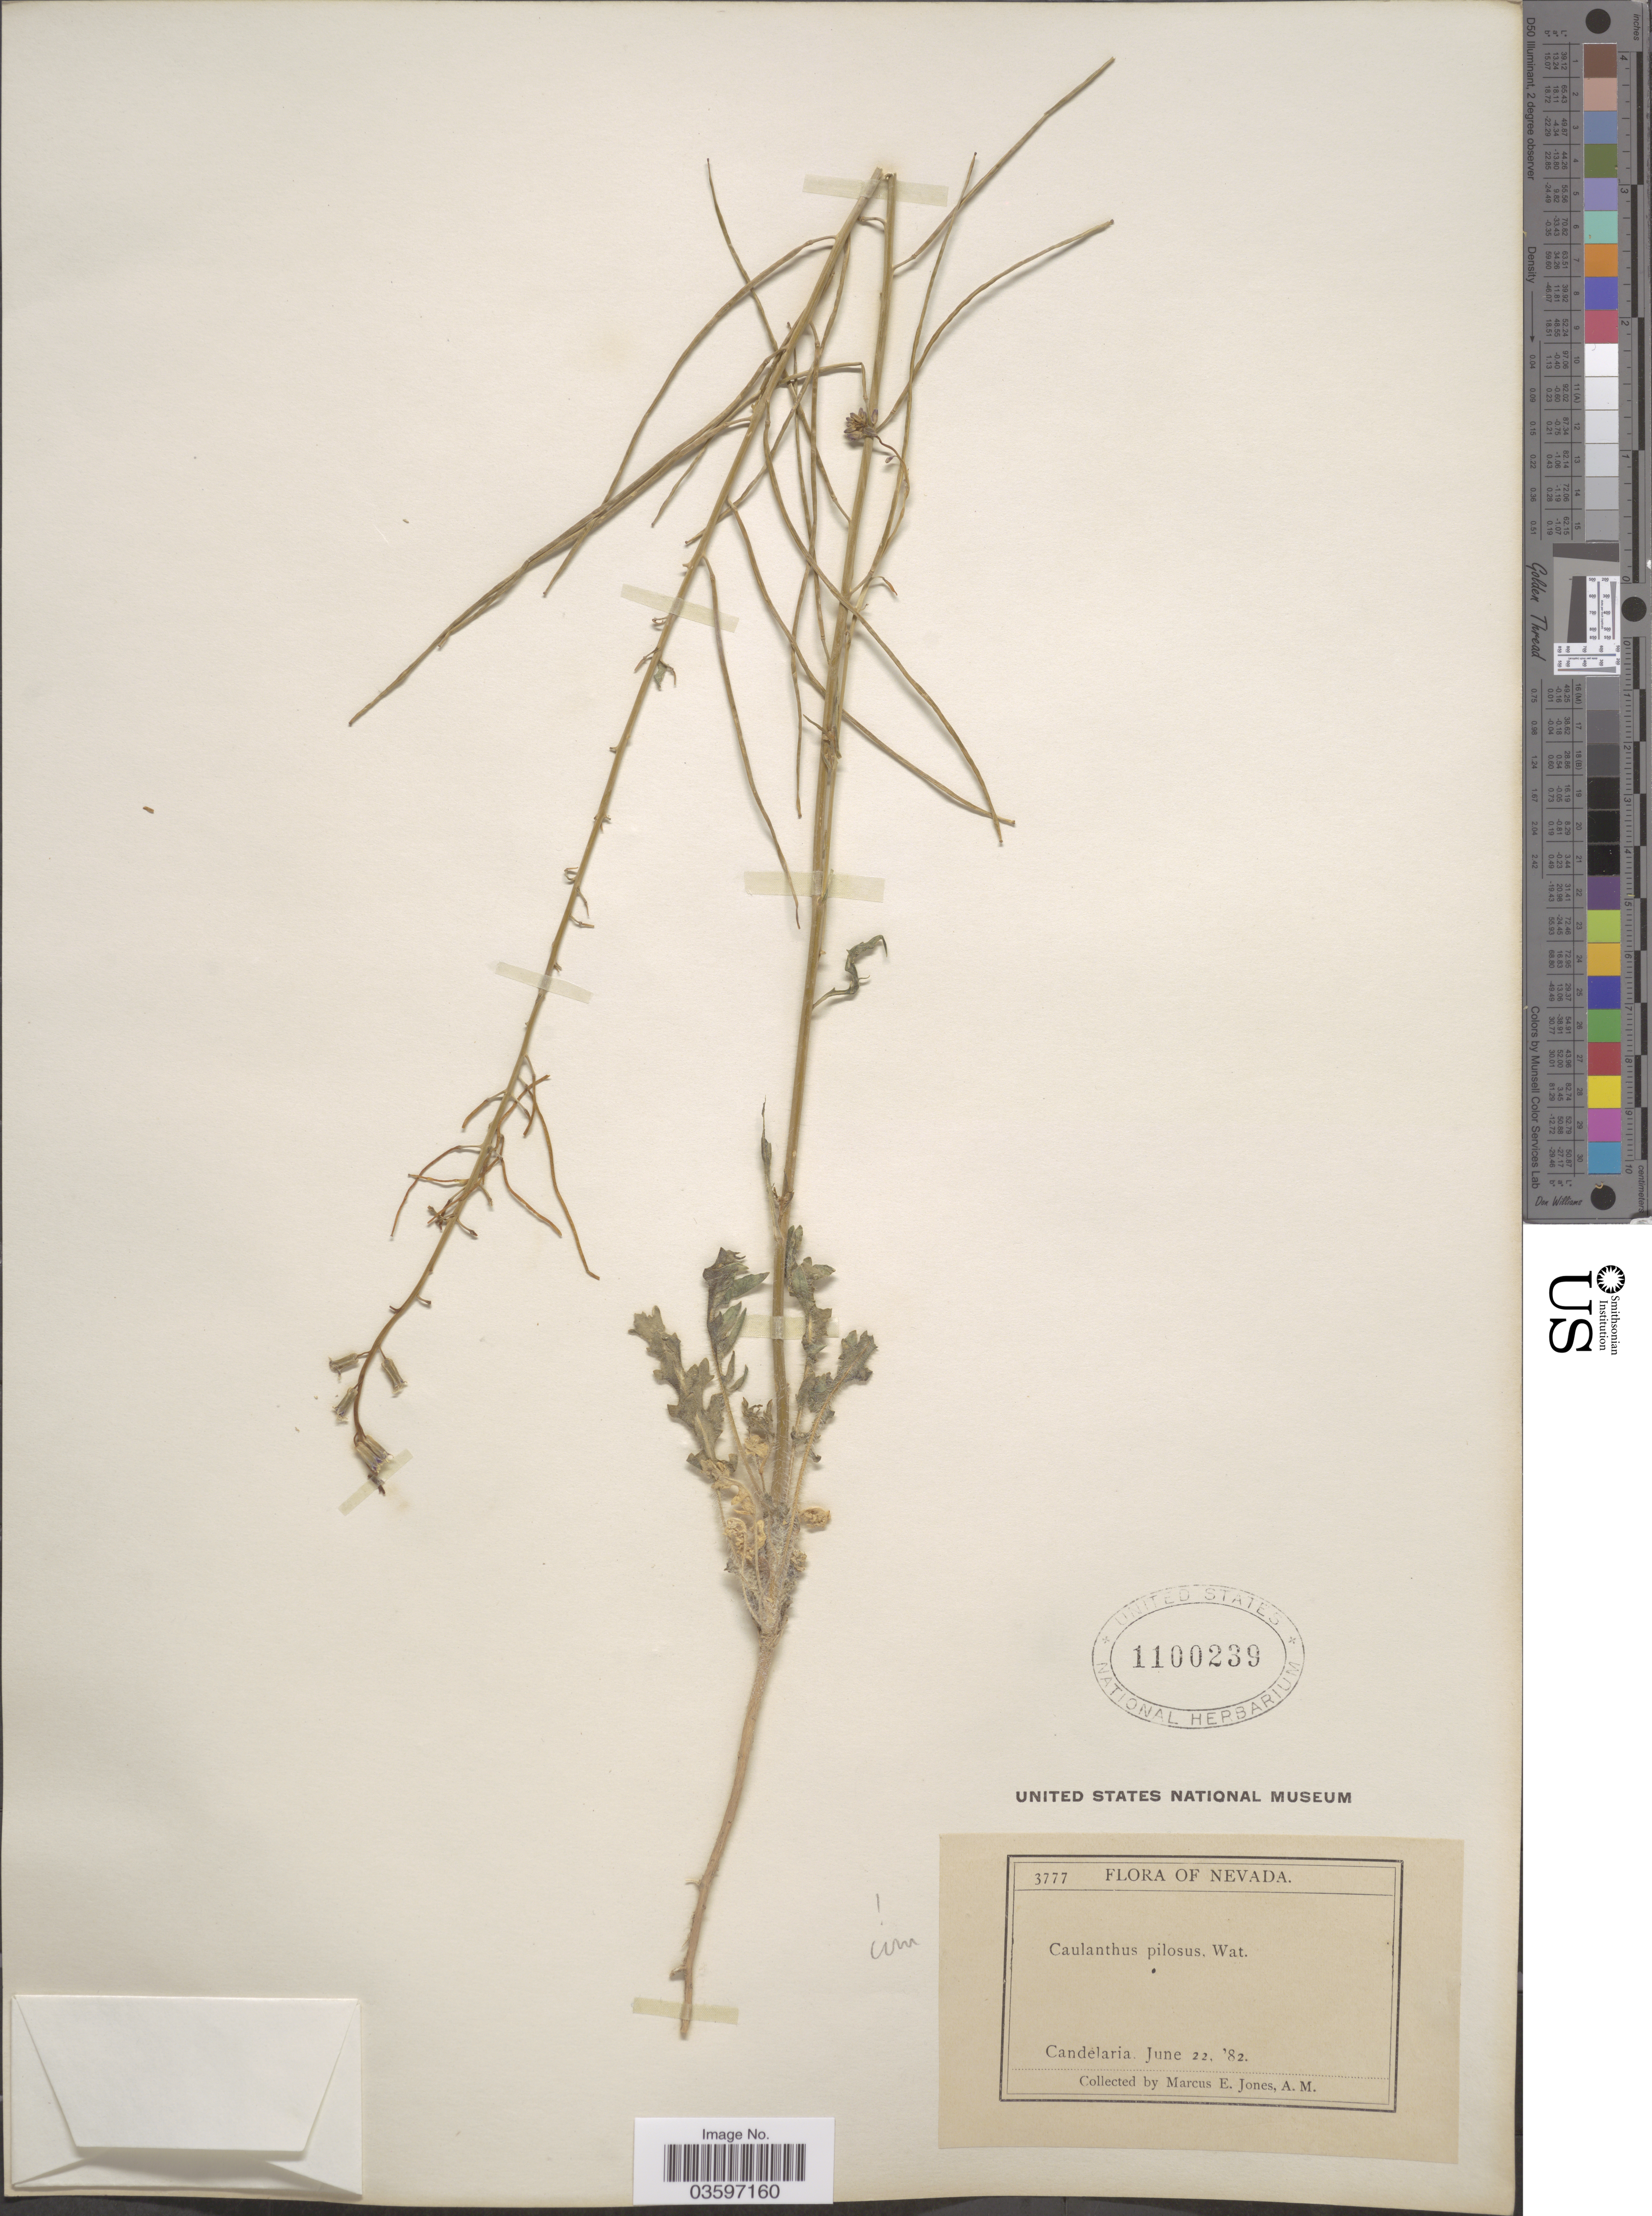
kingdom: Plantae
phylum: Tracheophyta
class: Magnoliopsida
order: Brassicales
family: Brassicaceae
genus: Caulanthus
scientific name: Caulanthus pilosus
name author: S. Watson in C. King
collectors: M. E. Jones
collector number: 3777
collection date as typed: Transcribed d/m/y: 22/6/82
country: United States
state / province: Nevada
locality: Candelaria.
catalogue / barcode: US 1100239